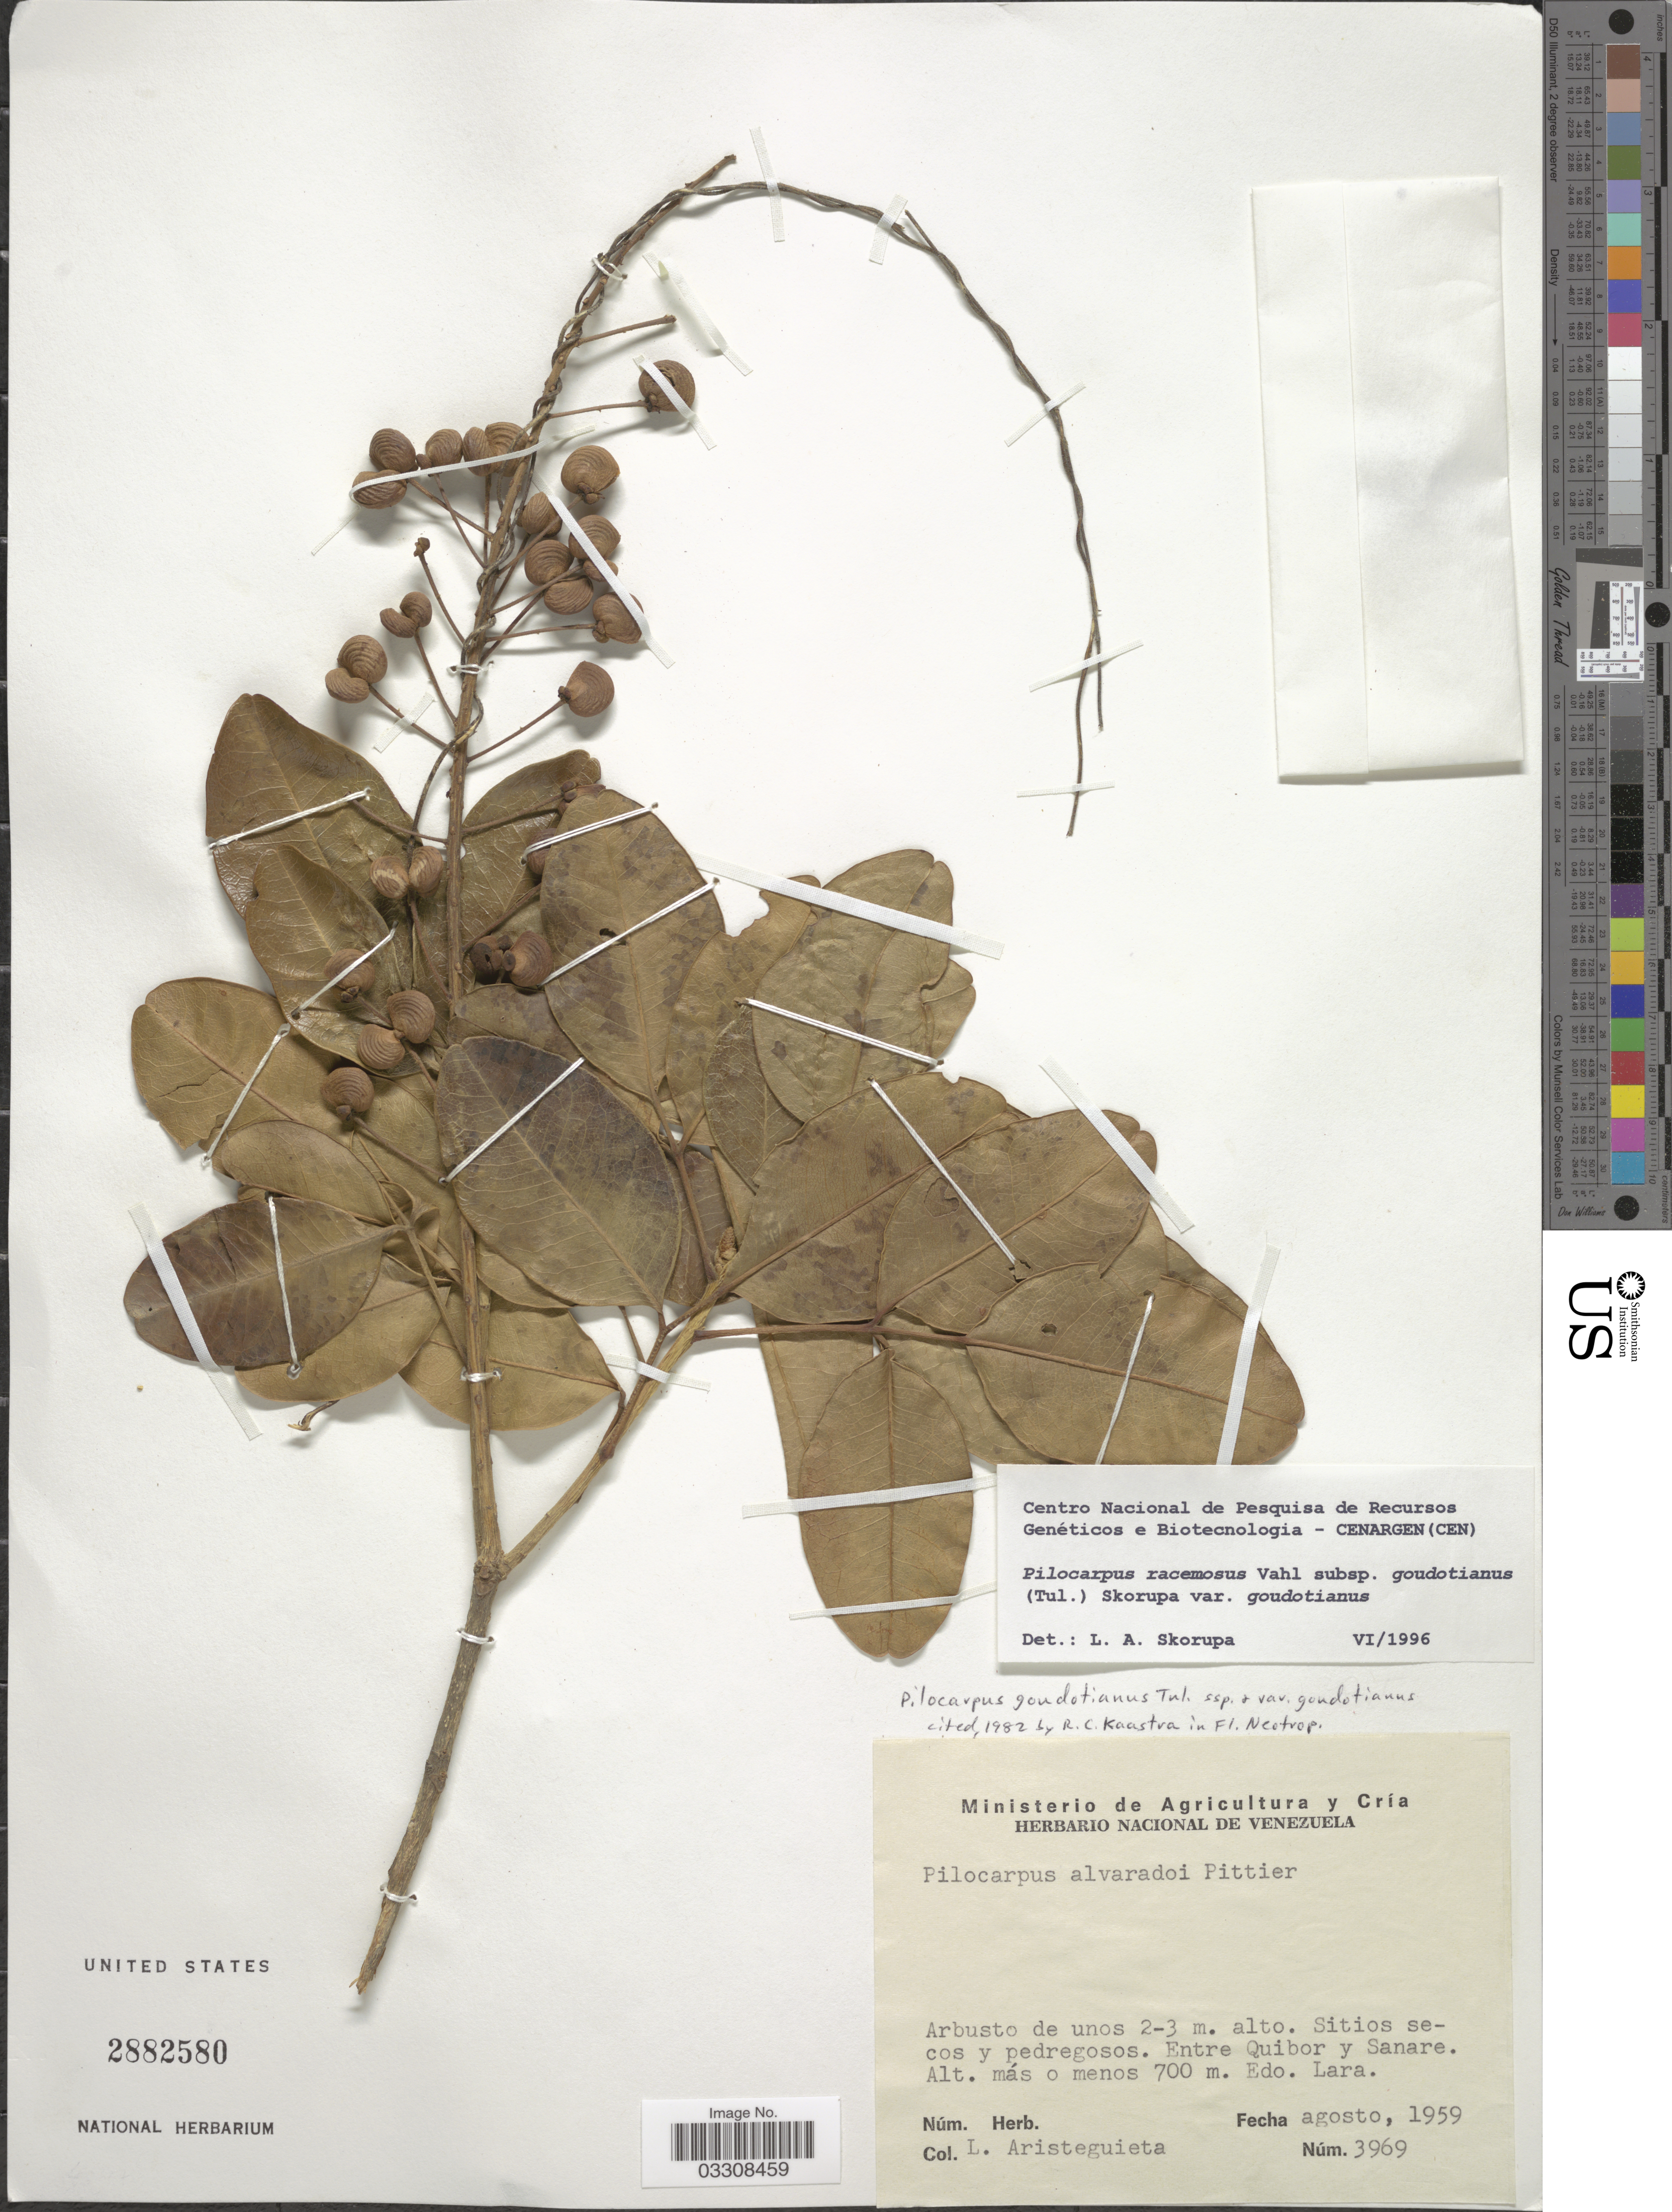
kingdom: Plantae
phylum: Tracheophyta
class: Magnoliopsida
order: Sapindales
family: Rutaceae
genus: Pilocarpus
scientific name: Pilocarpus racemosus subsp. goudotianus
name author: (Tul.) Skorupa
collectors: L. Aristeguieta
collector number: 3969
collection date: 1959-08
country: Venezuela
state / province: Lara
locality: Entre Quibor y Sanare.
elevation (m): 700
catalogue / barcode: US 2882580